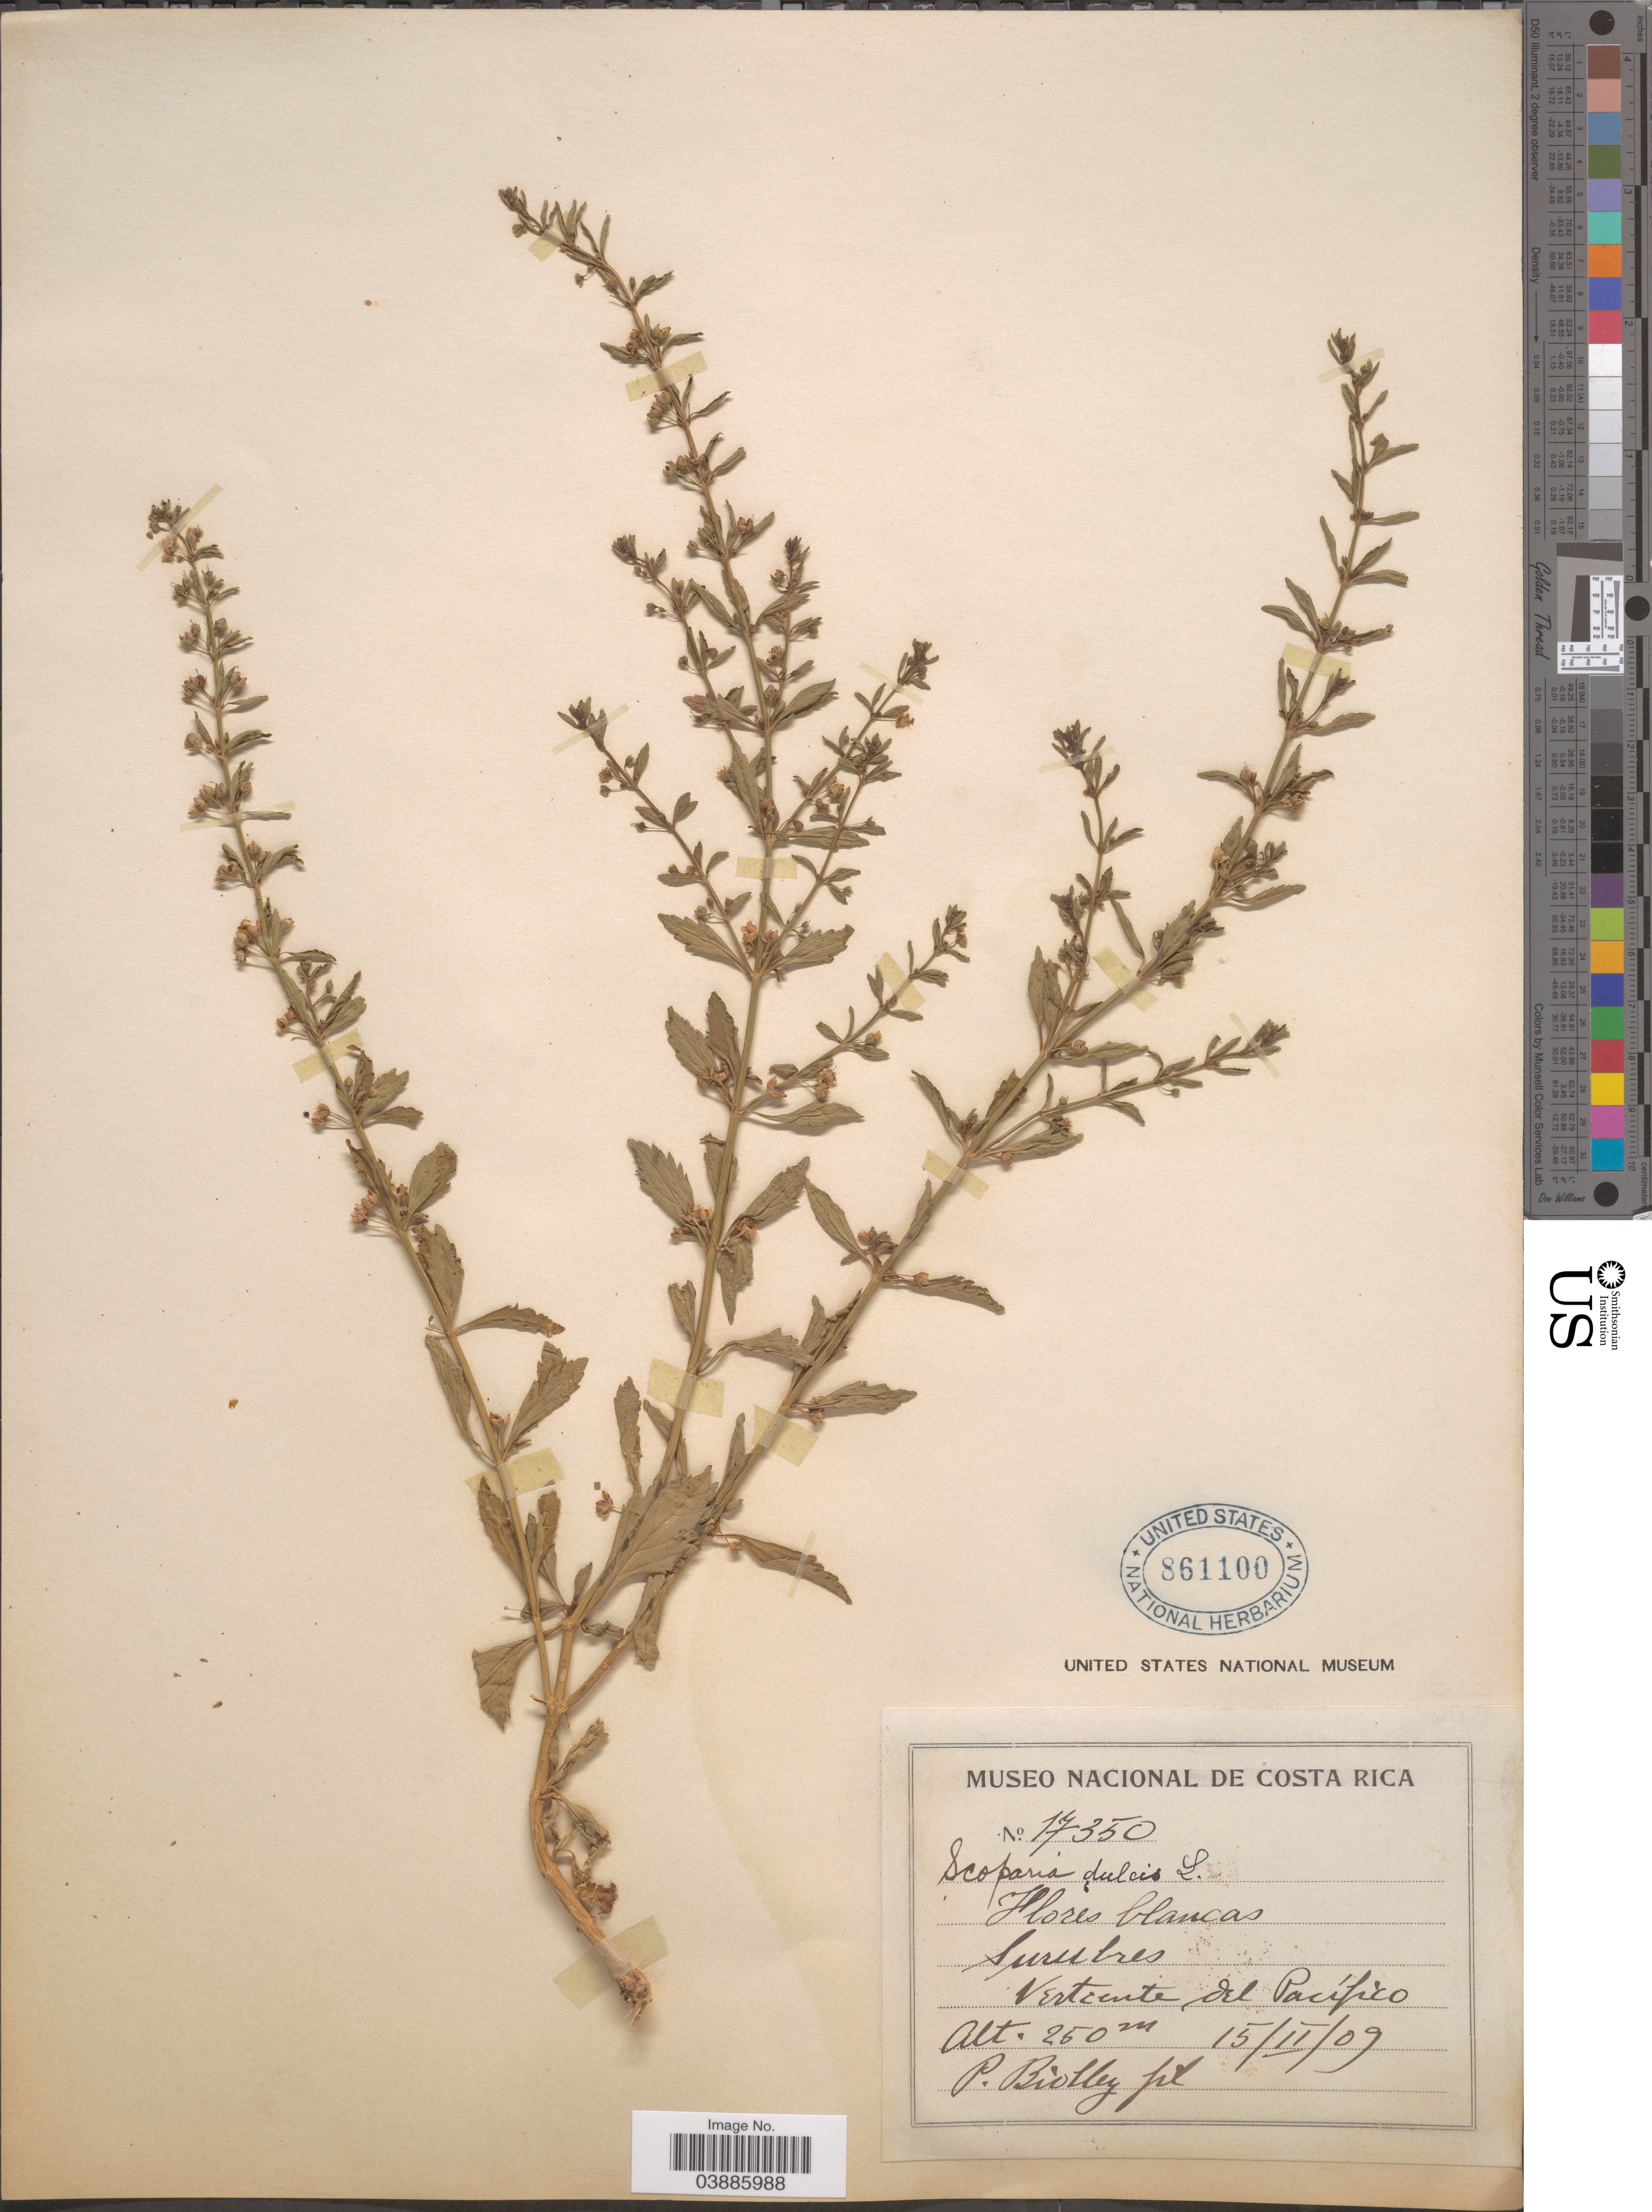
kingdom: Plantae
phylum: Tracheophyta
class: Magnoliopsida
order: Lamiales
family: Plantaginaceae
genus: Scoparia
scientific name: Scoparia dulcis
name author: L.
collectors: P. Biolley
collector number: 17350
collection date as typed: Transcribed d/m/y: 15/2/9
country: Costa Rica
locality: Vertiente del Pacífico.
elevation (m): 250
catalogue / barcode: US 861100